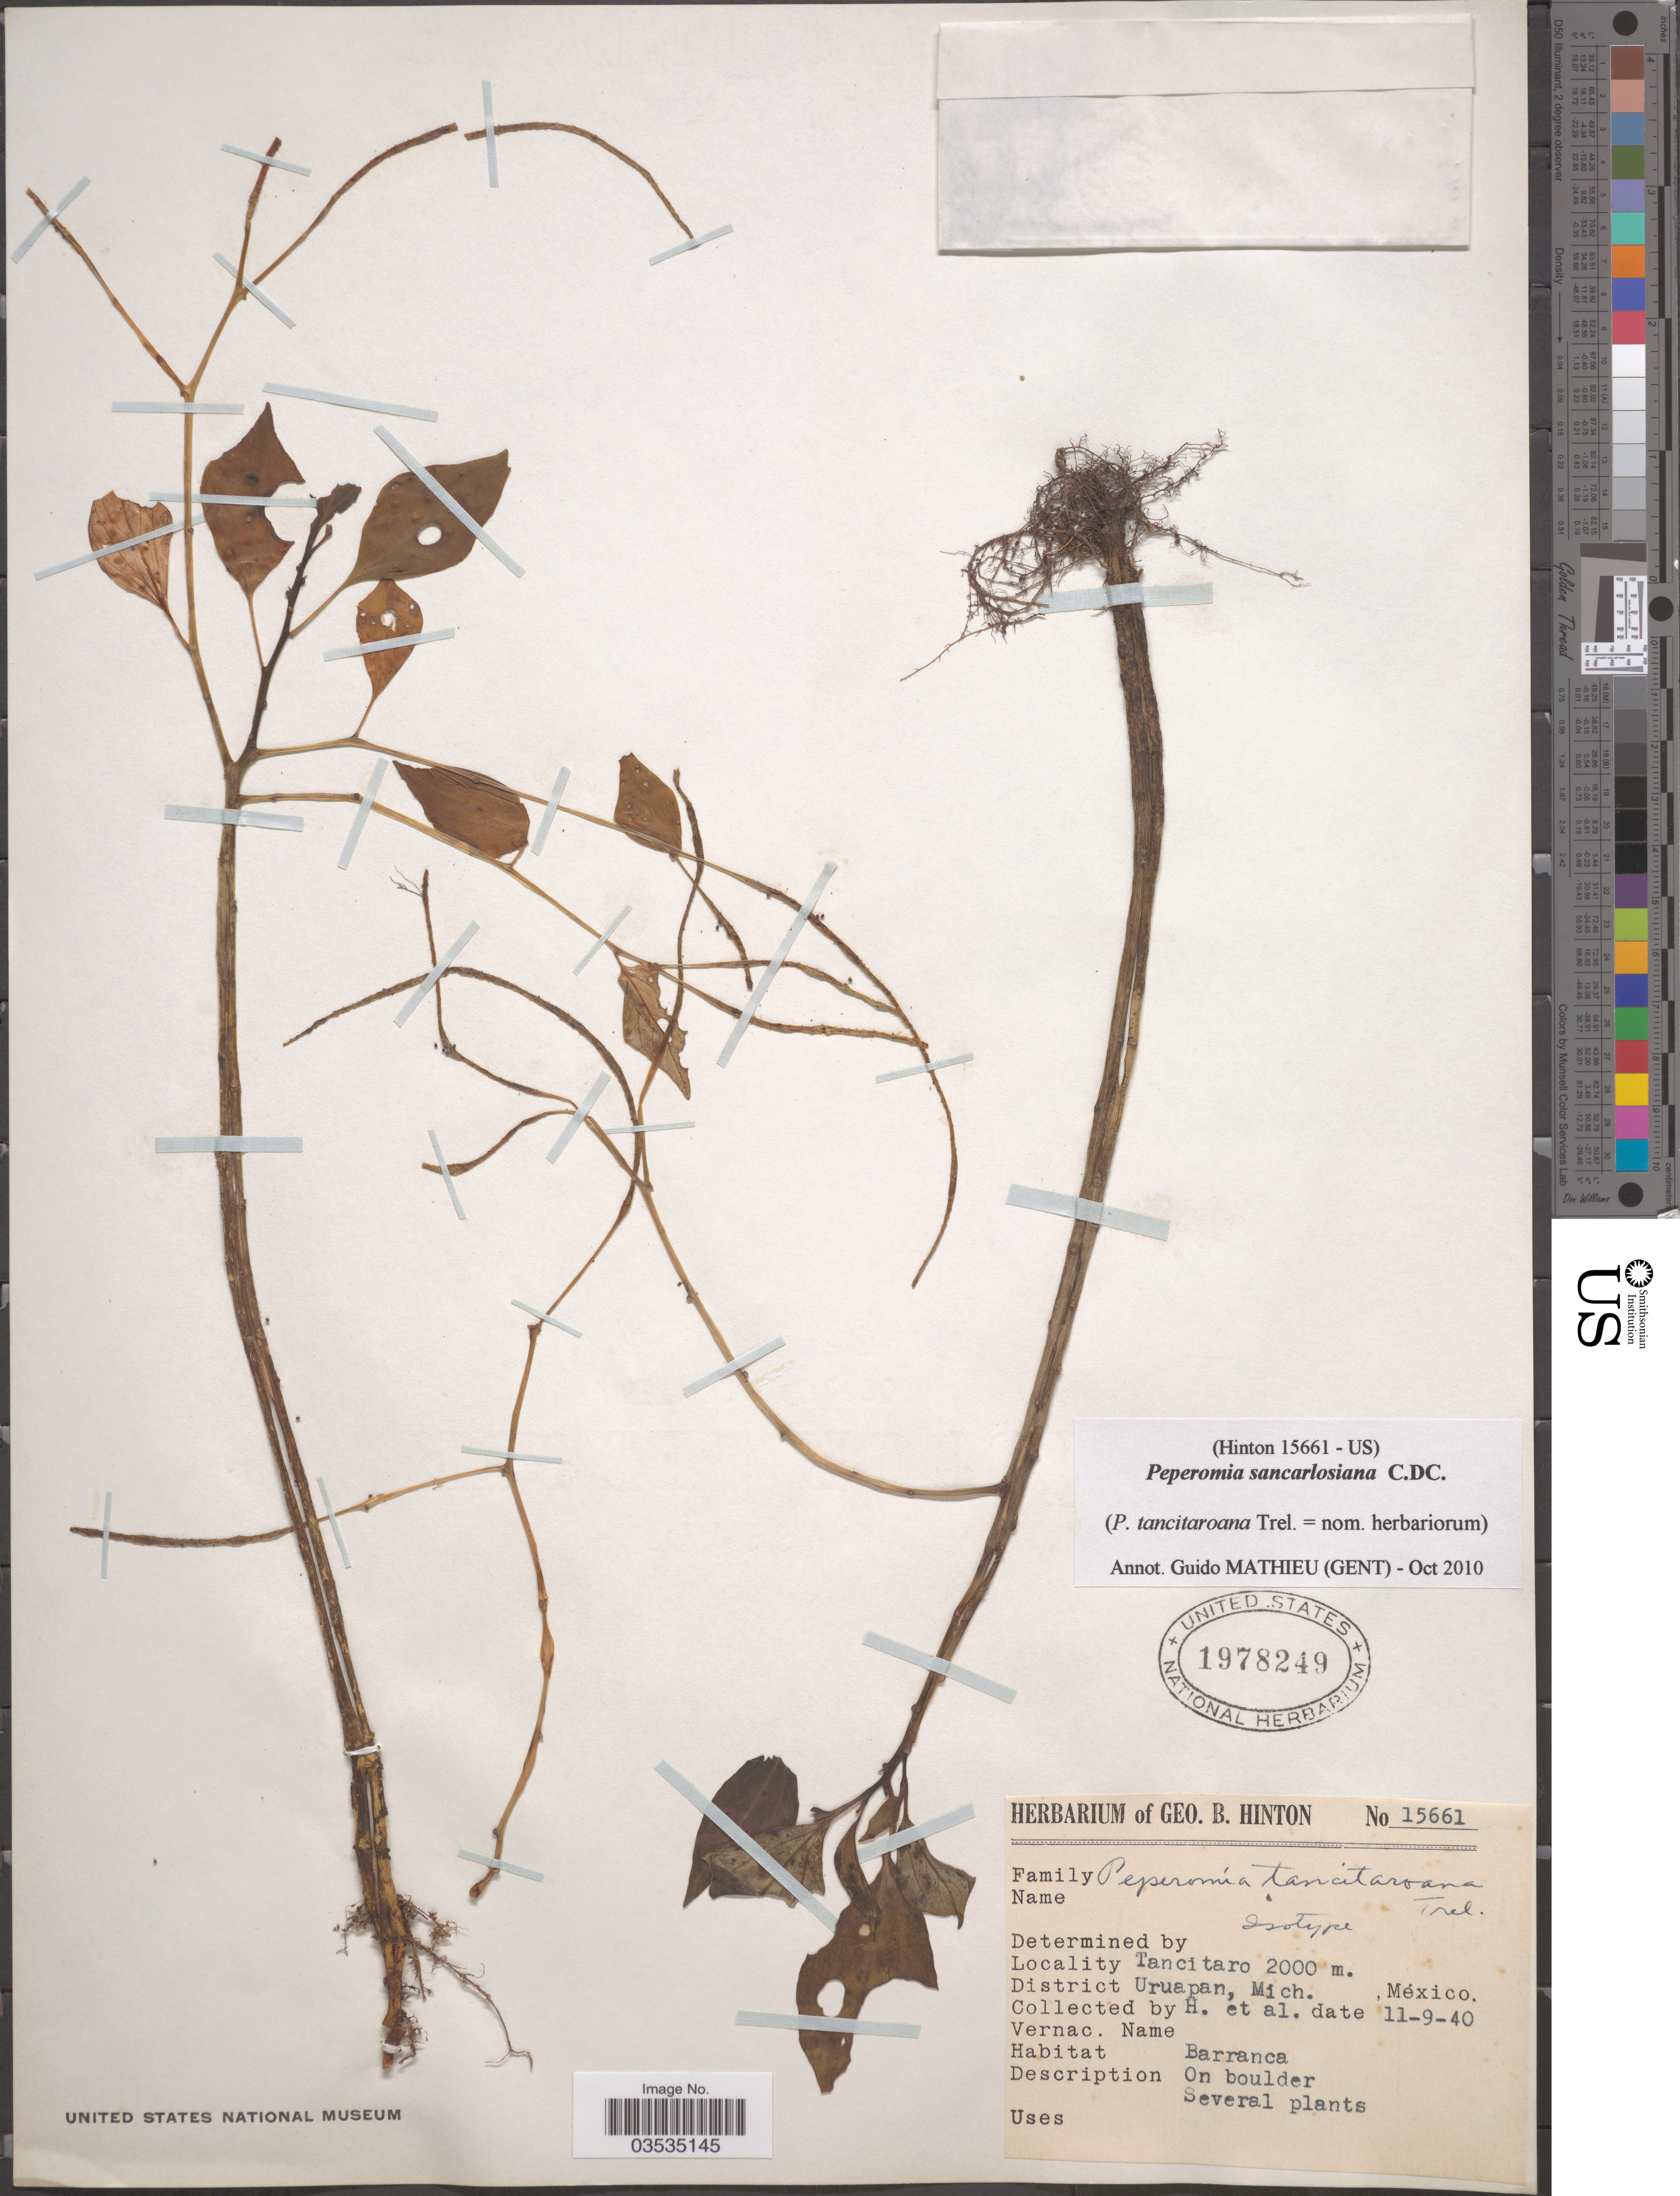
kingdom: Plantae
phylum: Tracheophyta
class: Magnoliopsida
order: Piperales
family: Piperaceae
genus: Peperomia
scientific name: Peperomia sancarlosiana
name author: C. DC.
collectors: G. B. Hinton & et al.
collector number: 15661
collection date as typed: Transcribed d/m/y: 11/9/40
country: Mexico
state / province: Michoacán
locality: Tancitaro, District Uruapan.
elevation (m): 2000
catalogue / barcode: US 1978249